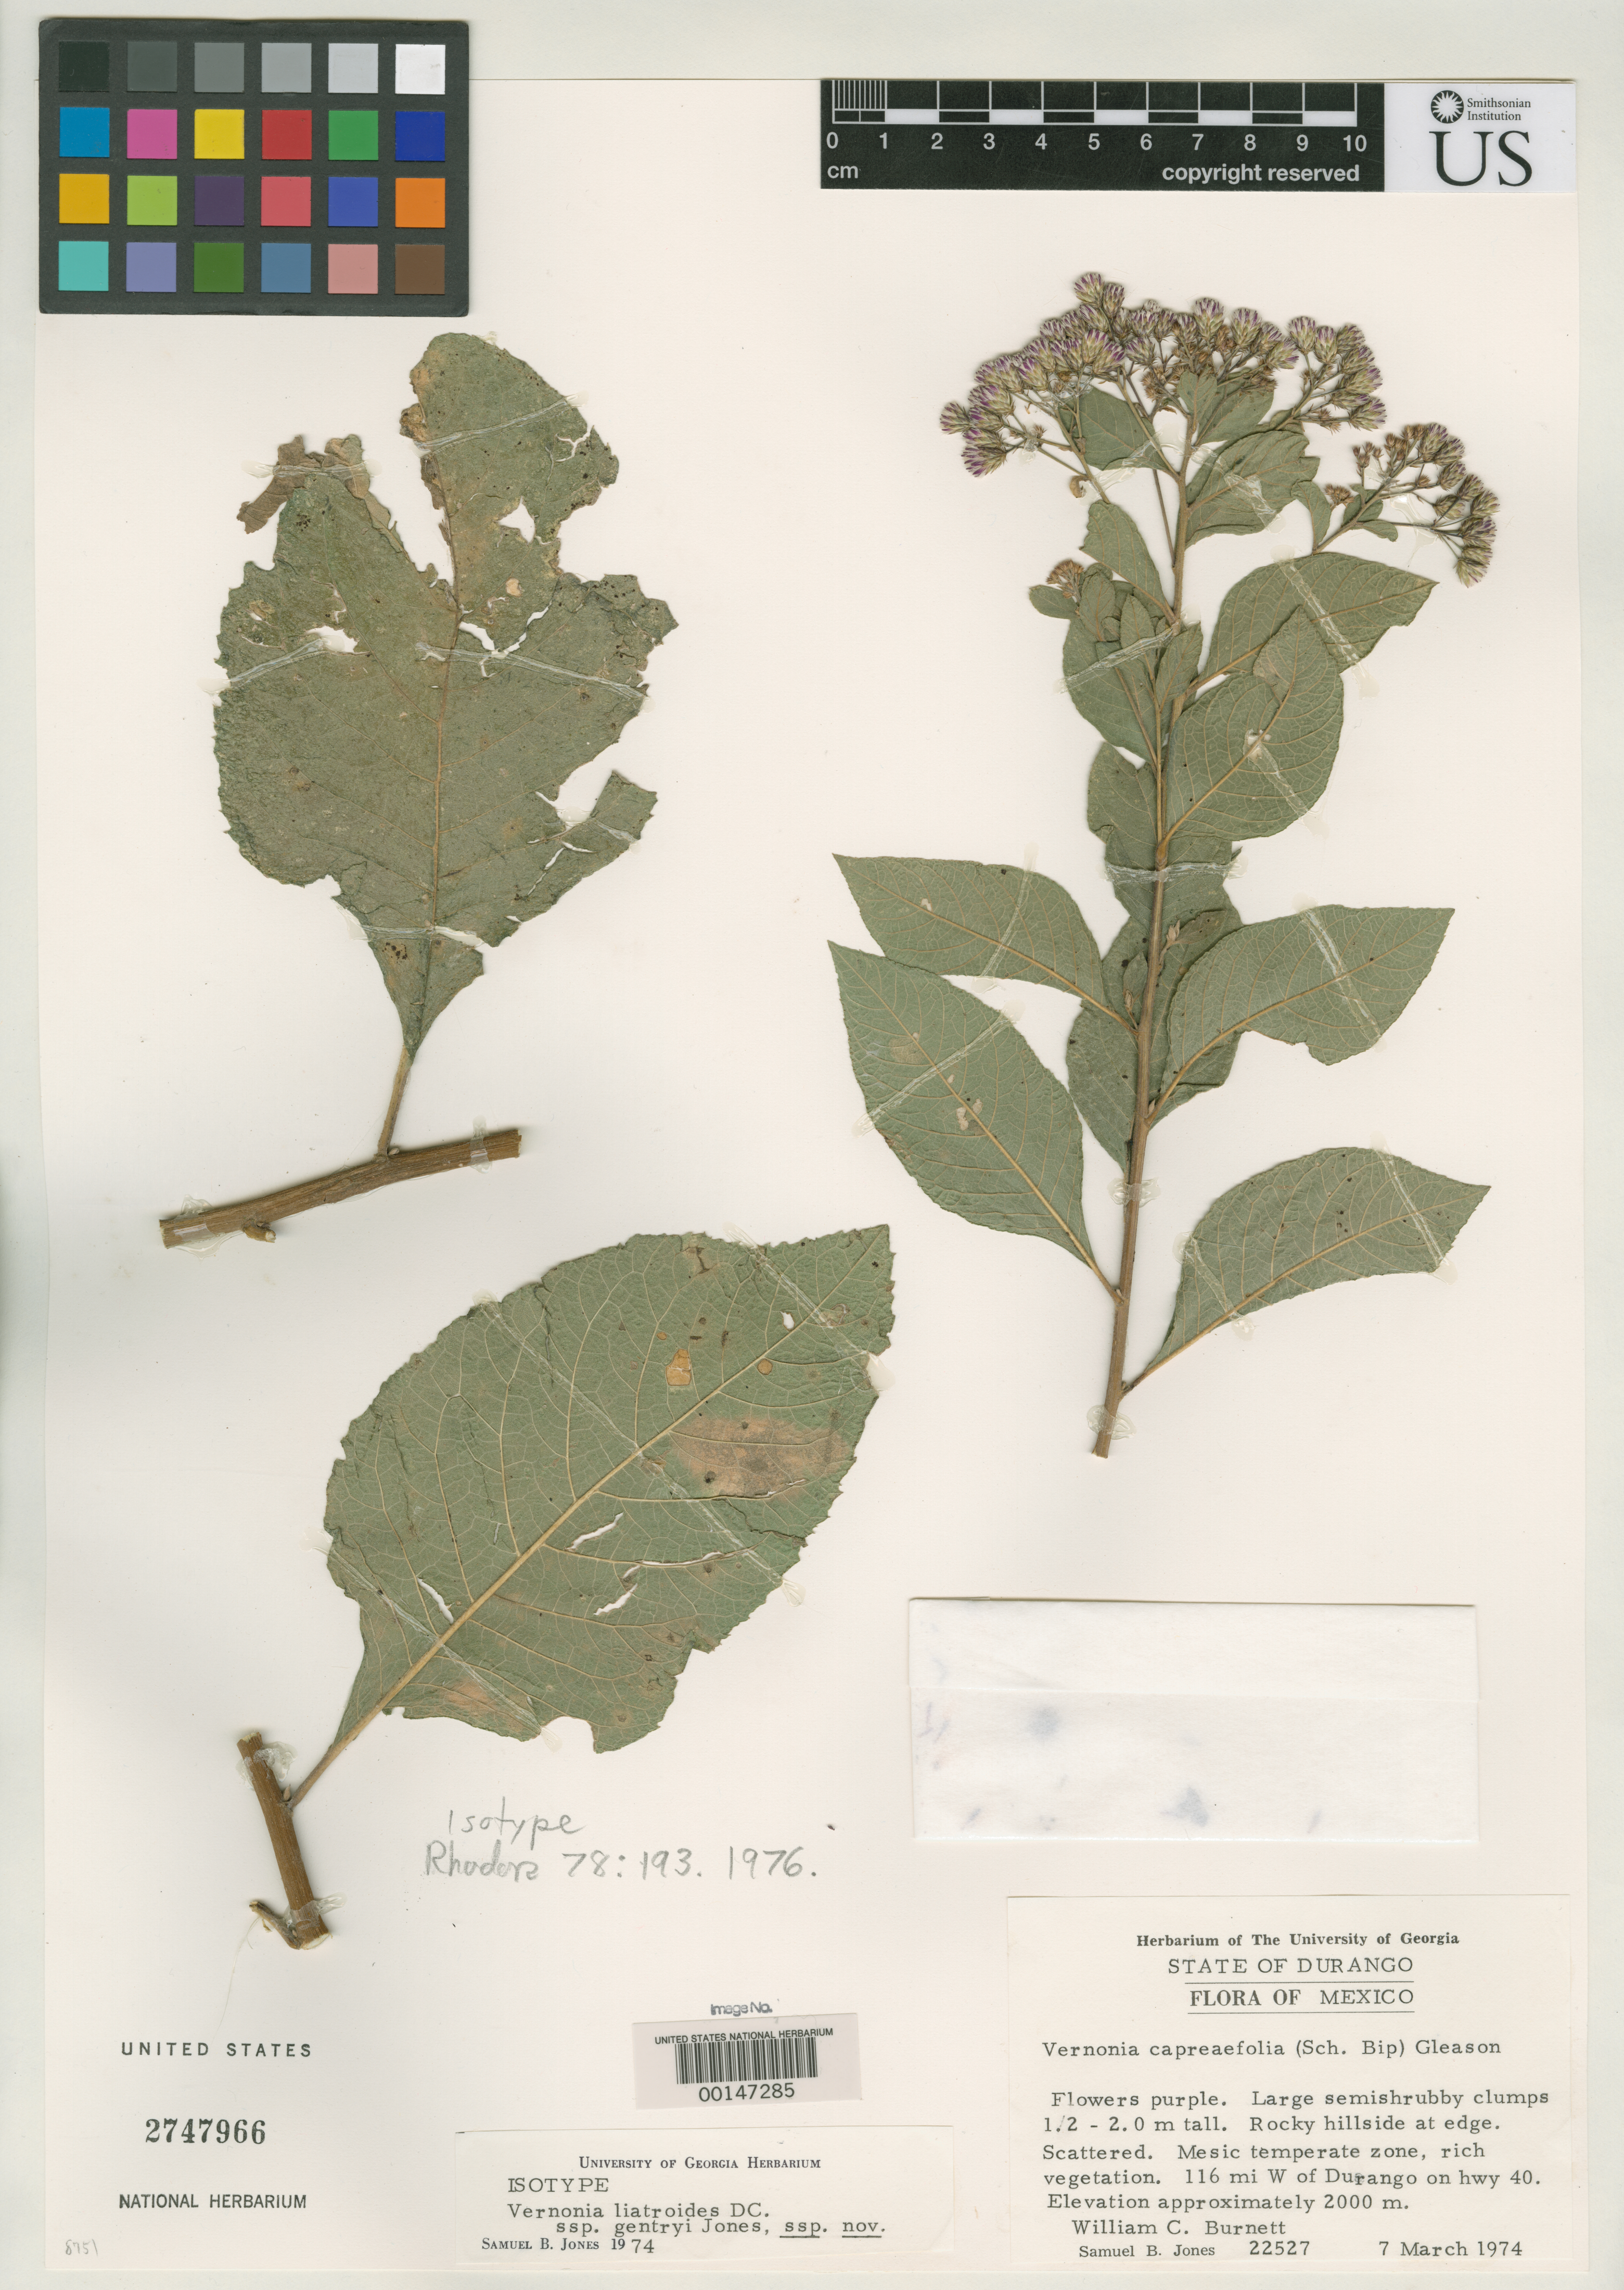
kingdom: Plantae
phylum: Tracheophyta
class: Magnoliopsida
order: Asterales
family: Asteraceae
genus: Vernonia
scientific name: Vernonia liatroides subsp. gentryi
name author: S.B. Jones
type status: Isotype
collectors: W. Burnett & S. B. Jones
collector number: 22527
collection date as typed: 07 Mar 1974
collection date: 1974-03-07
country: Mexico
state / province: Durango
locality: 116 mi W of Durango on Hwy. 40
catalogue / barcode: US 2747966